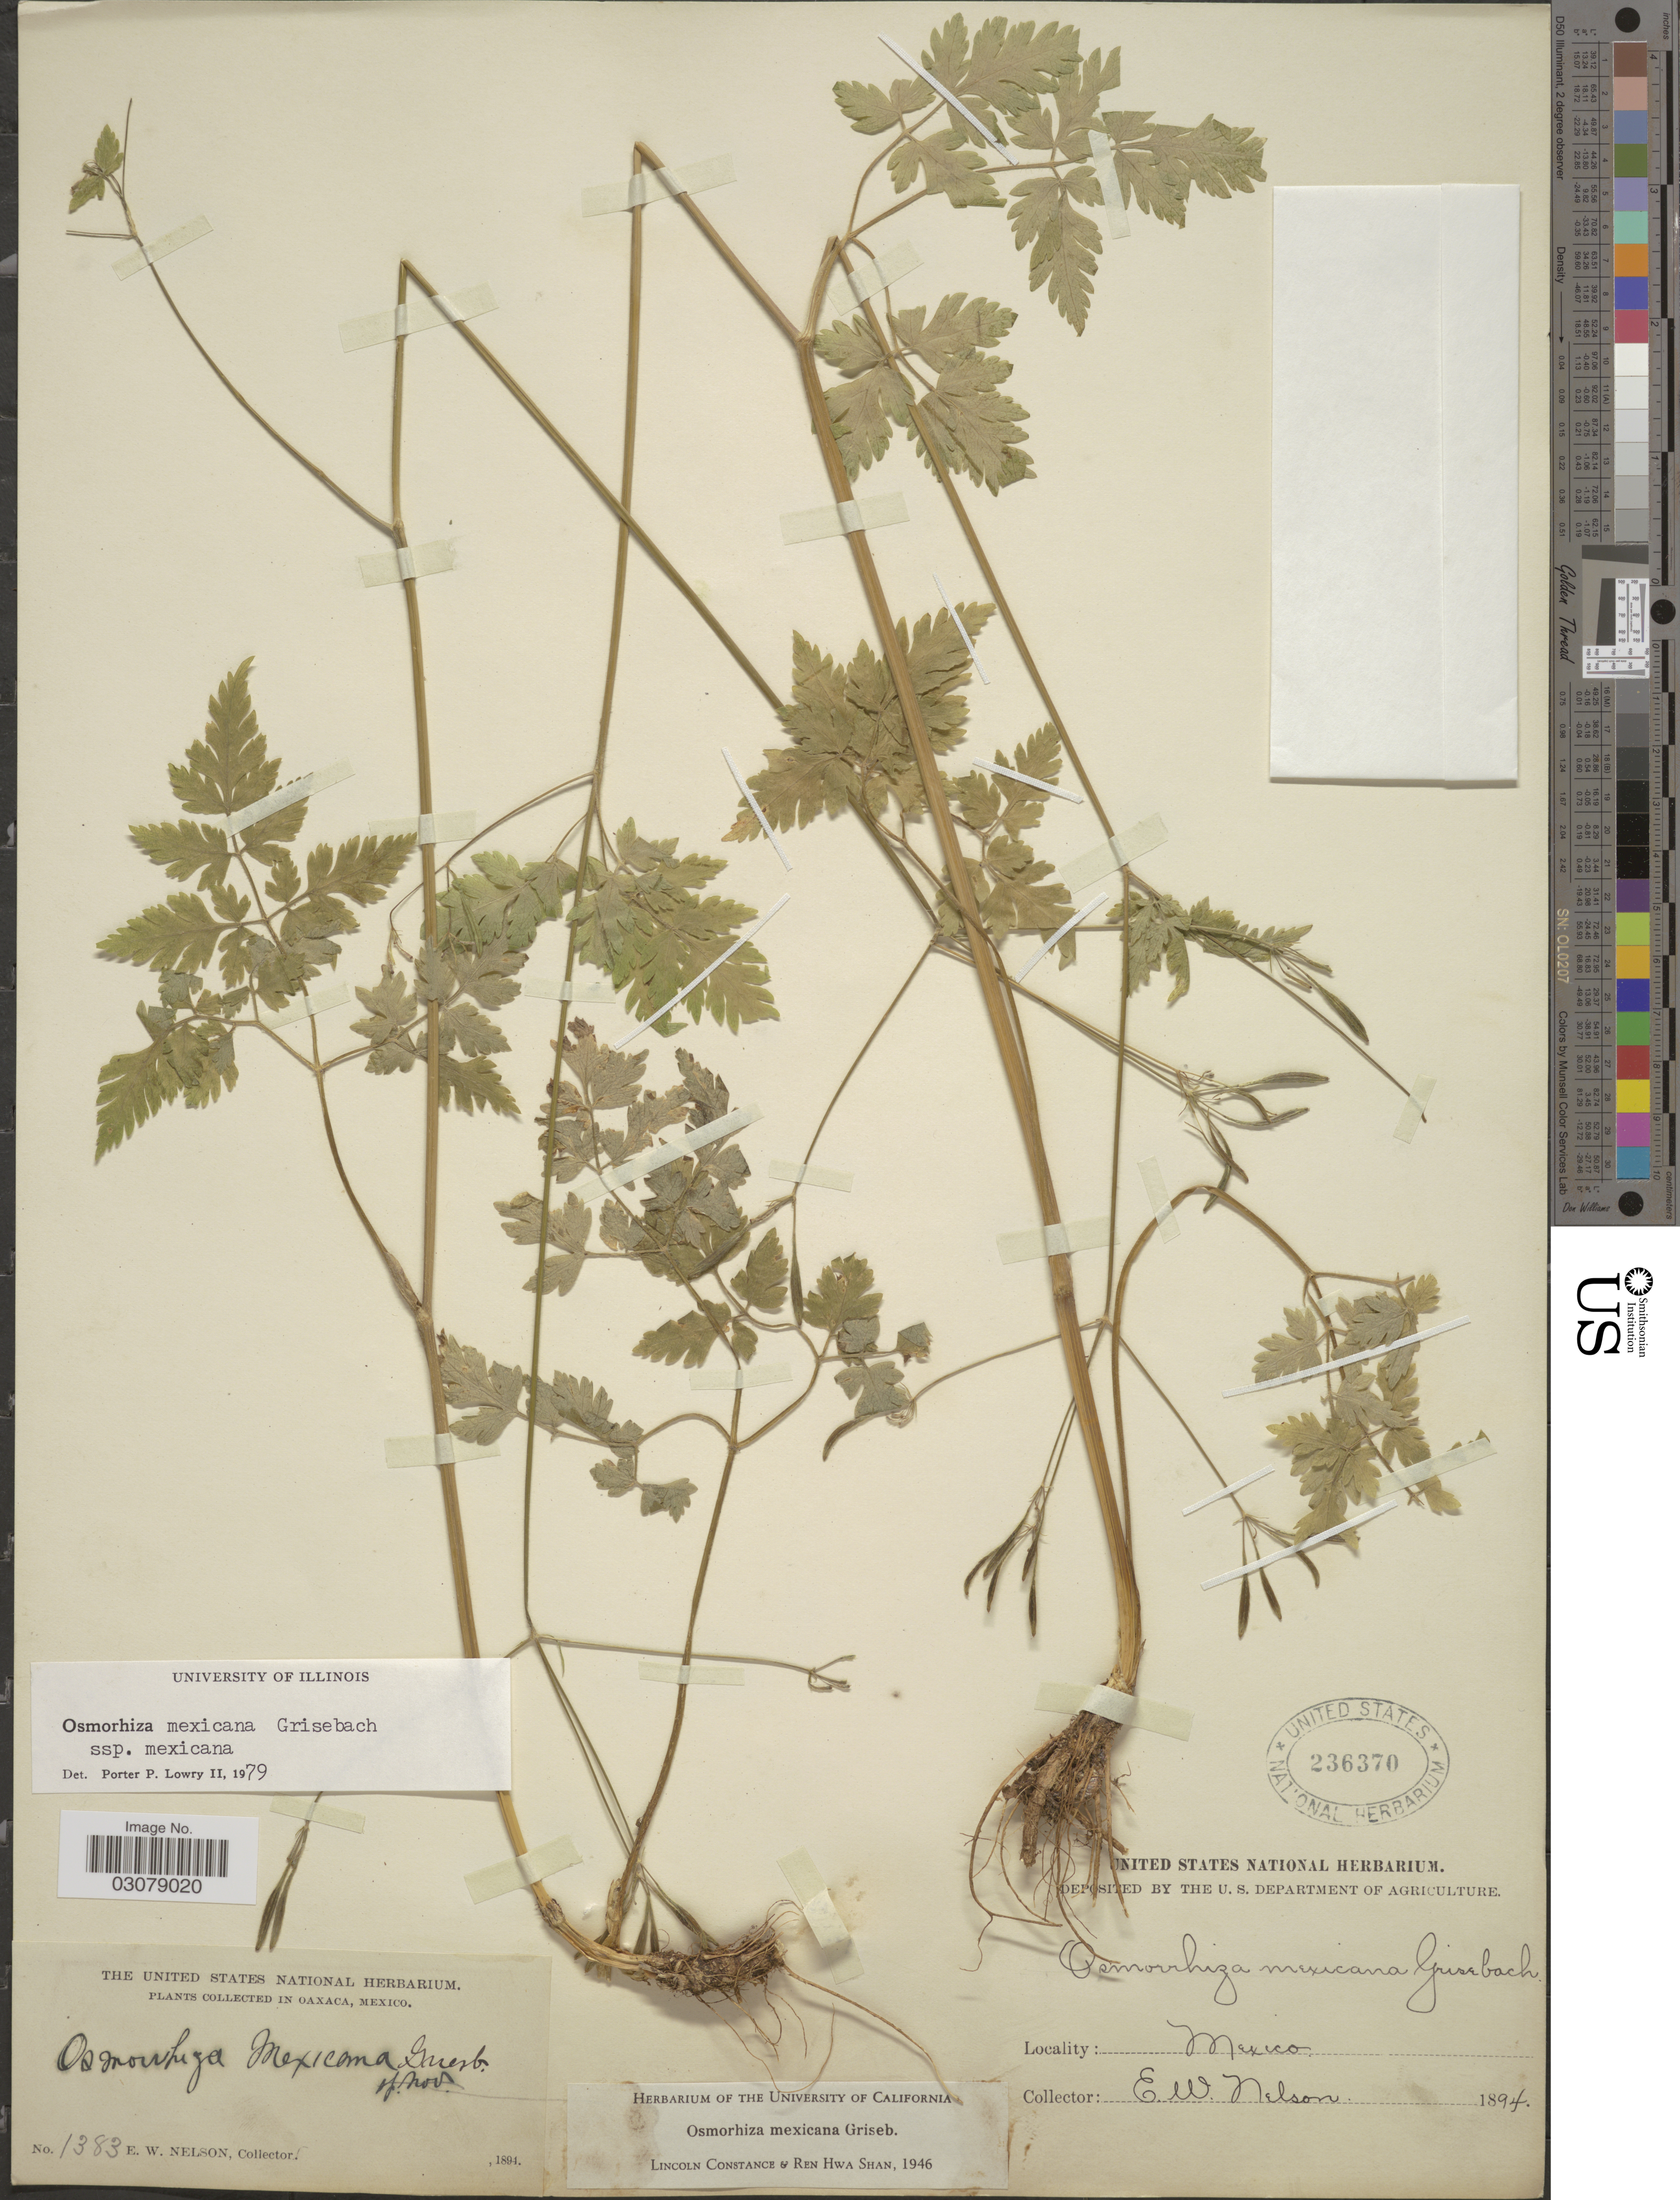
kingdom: Plantae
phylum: Tracheophyta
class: Magnoliopsida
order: Apiales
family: Apiaceae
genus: Osmorhiza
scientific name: Osmorhiza mexicana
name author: Griseb.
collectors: E. W. Nelson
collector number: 1383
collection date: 1894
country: Mexico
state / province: Oaxaca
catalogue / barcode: US 236370